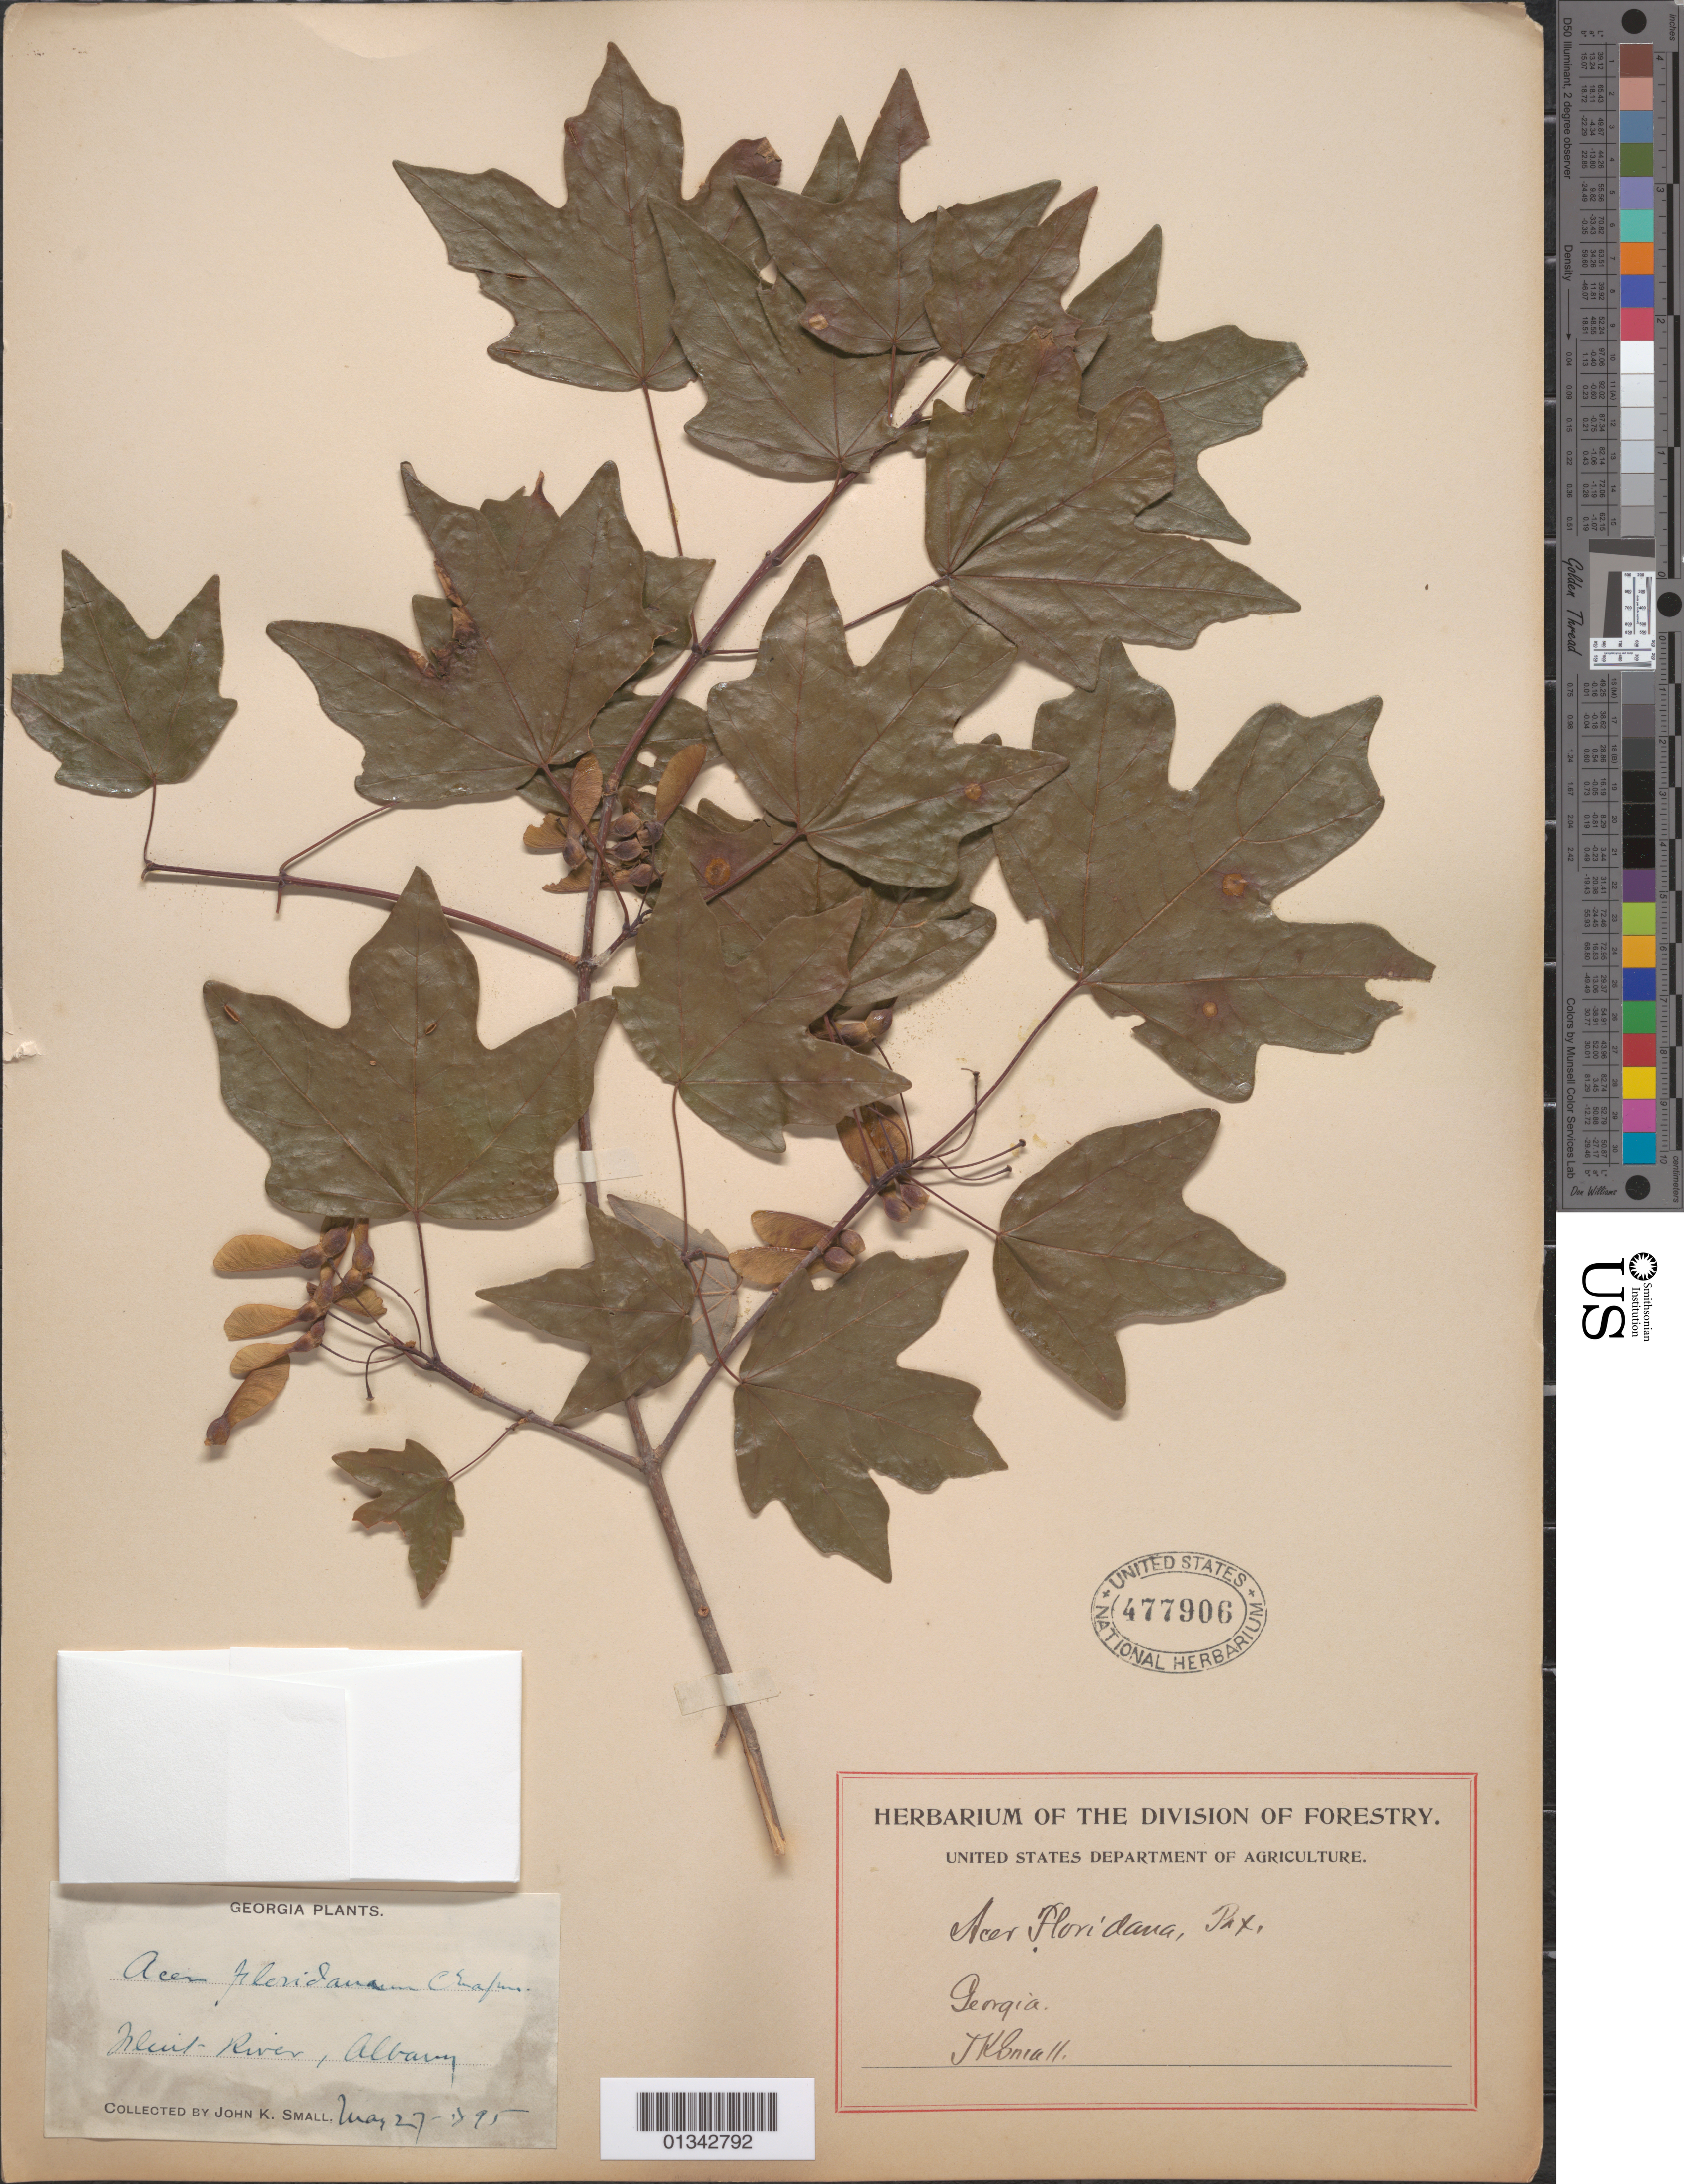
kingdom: Plantae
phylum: Tracheophyta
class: Magnoliopsida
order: Sapindales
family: Sapindaceae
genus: Acer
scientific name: Acer saccharum subsp. floridanum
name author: (Chapm.) Desmarais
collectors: J. K. Small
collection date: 1895-05-27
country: United States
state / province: Georgia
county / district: Dougherty County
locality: Flint River, Albany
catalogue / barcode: US 477906